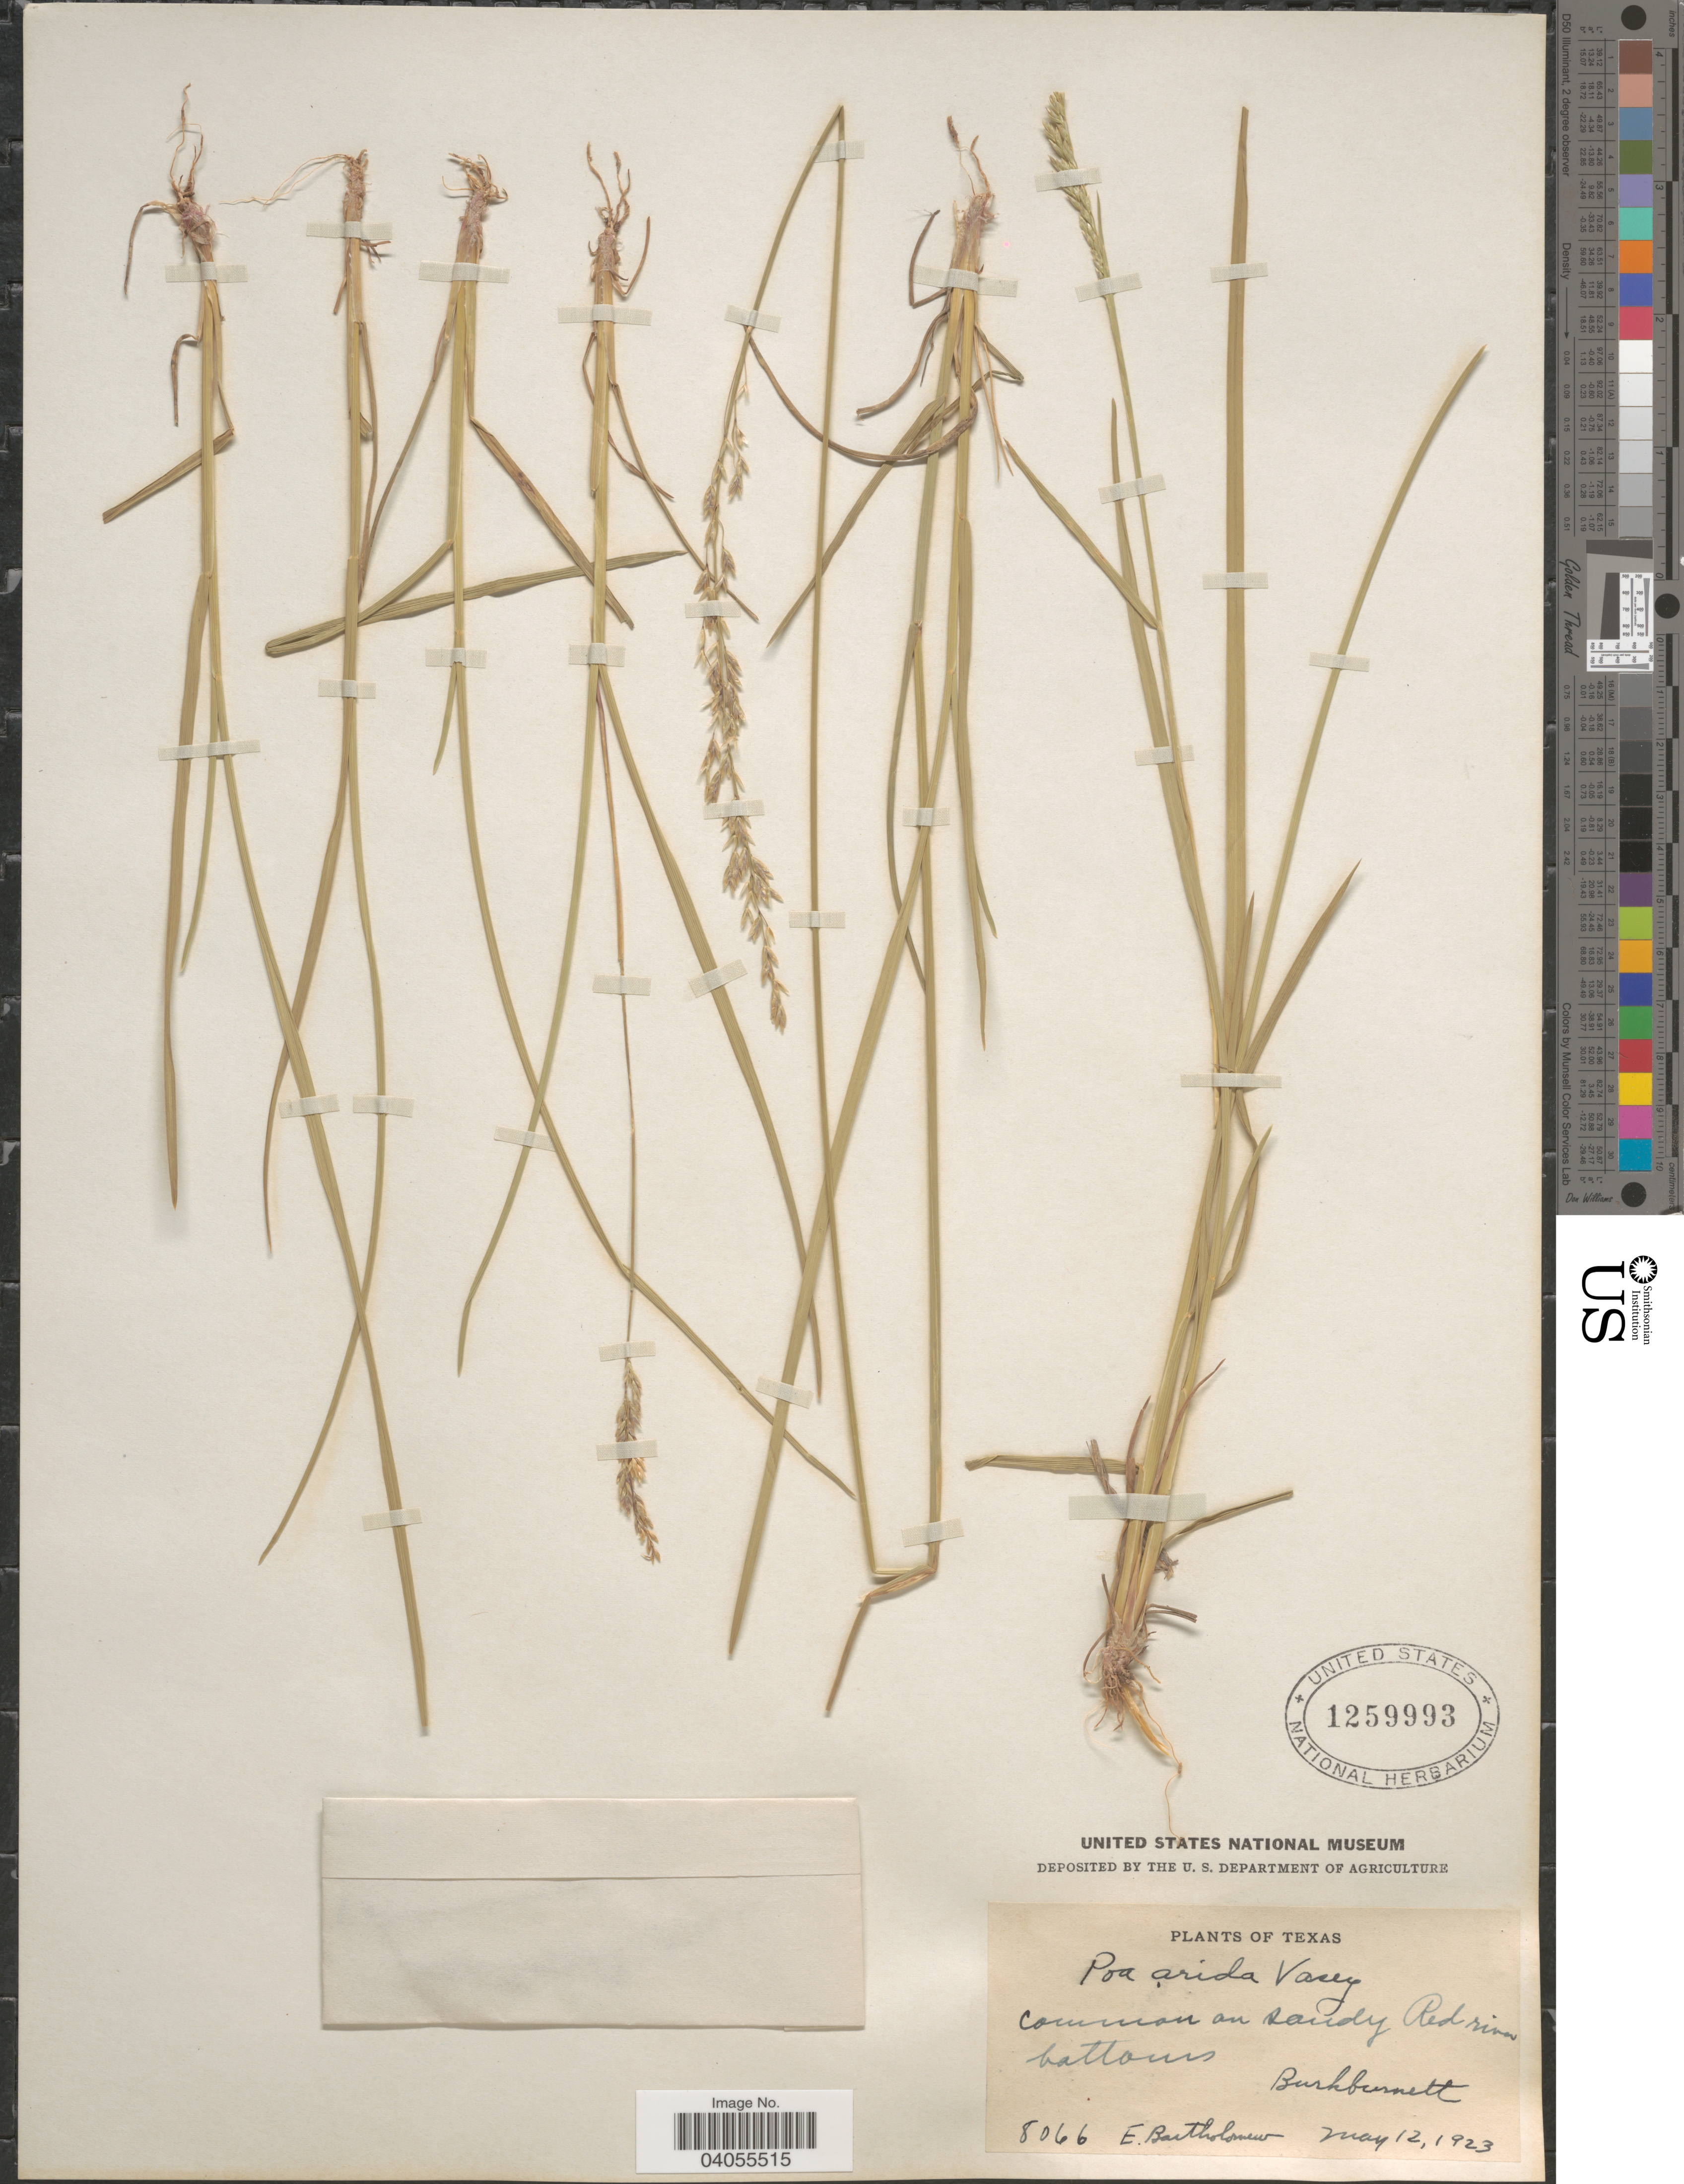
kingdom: Plantae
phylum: Tracheophyta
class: Liliopsida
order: Poales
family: Poaceae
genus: Poa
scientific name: Poa arida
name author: Vasey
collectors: E. Bartholomew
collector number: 8066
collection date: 1923-05-12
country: United States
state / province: Texas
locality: Common on sandy Red river bottoms, Burkburnett.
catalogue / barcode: US 1259993